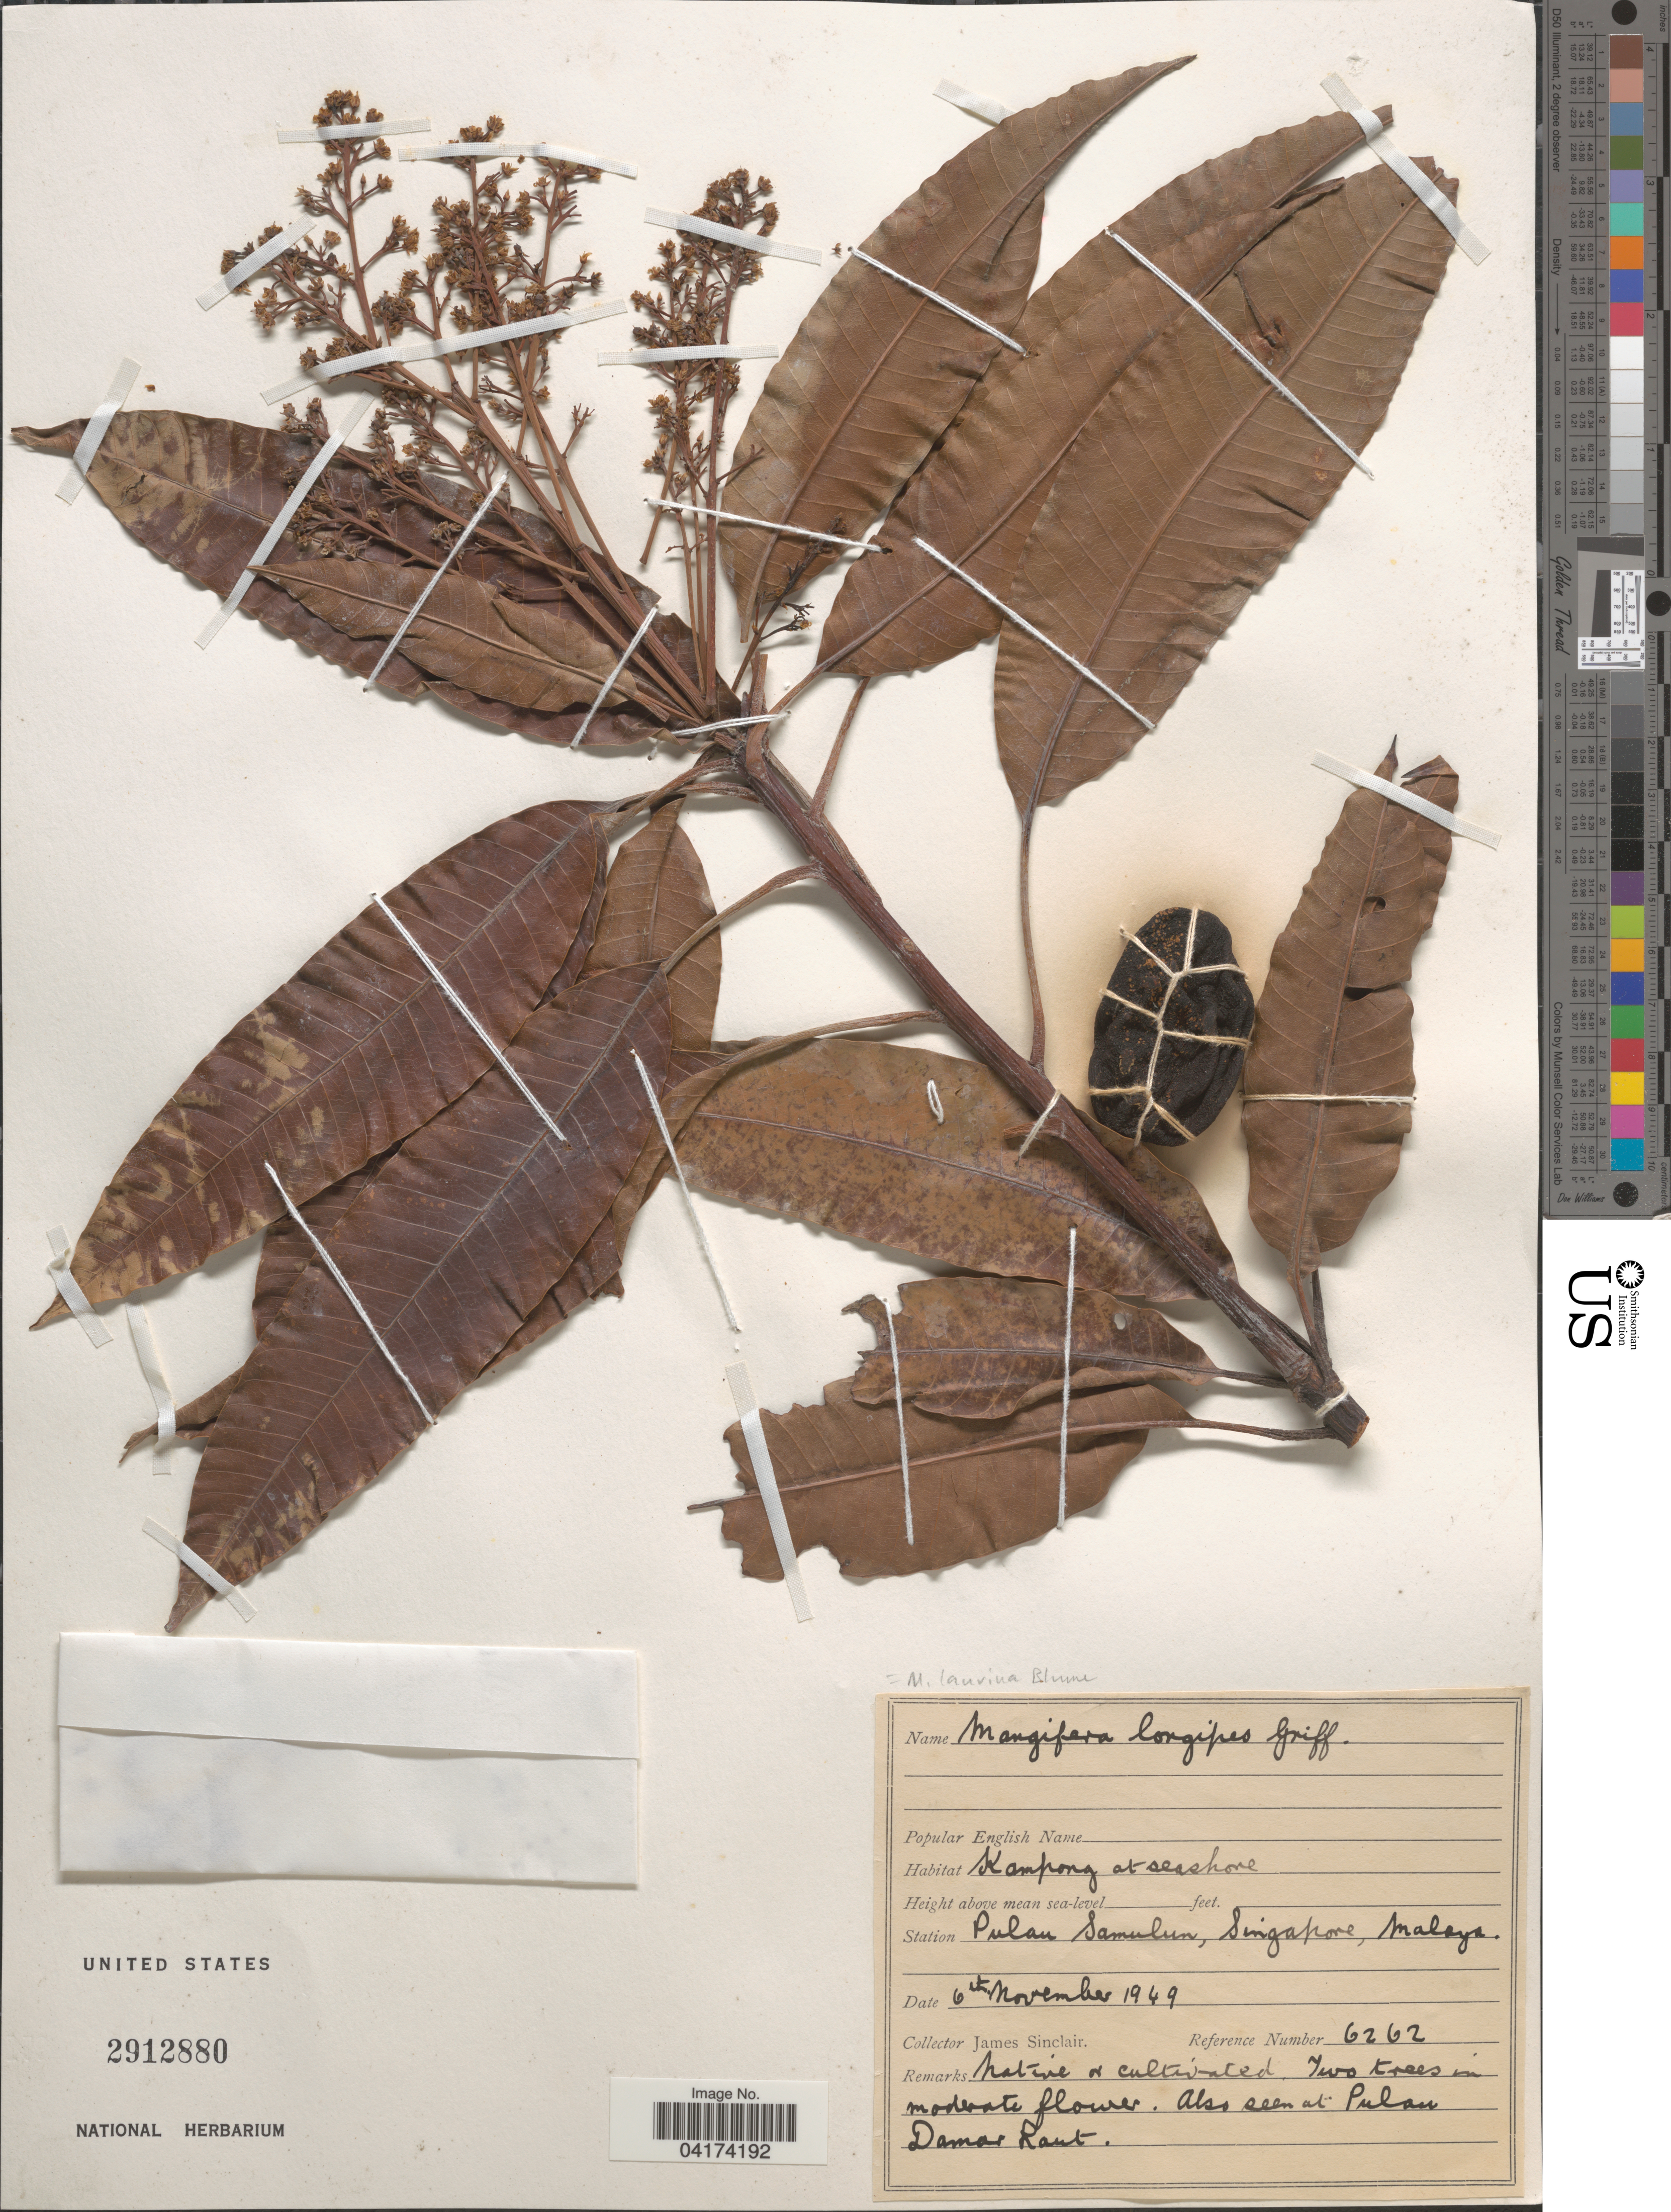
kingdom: Plantae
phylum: Tracheophyta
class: Magnoliopsida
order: Sapindales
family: Anacardiaceae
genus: Mangifera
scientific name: Mangifera longipes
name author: Griff.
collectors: J. Sinclair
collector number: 6262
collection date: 1949-11-06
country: Singapore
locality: Pulau Samulun, Malaya.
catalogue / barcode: US 2912880